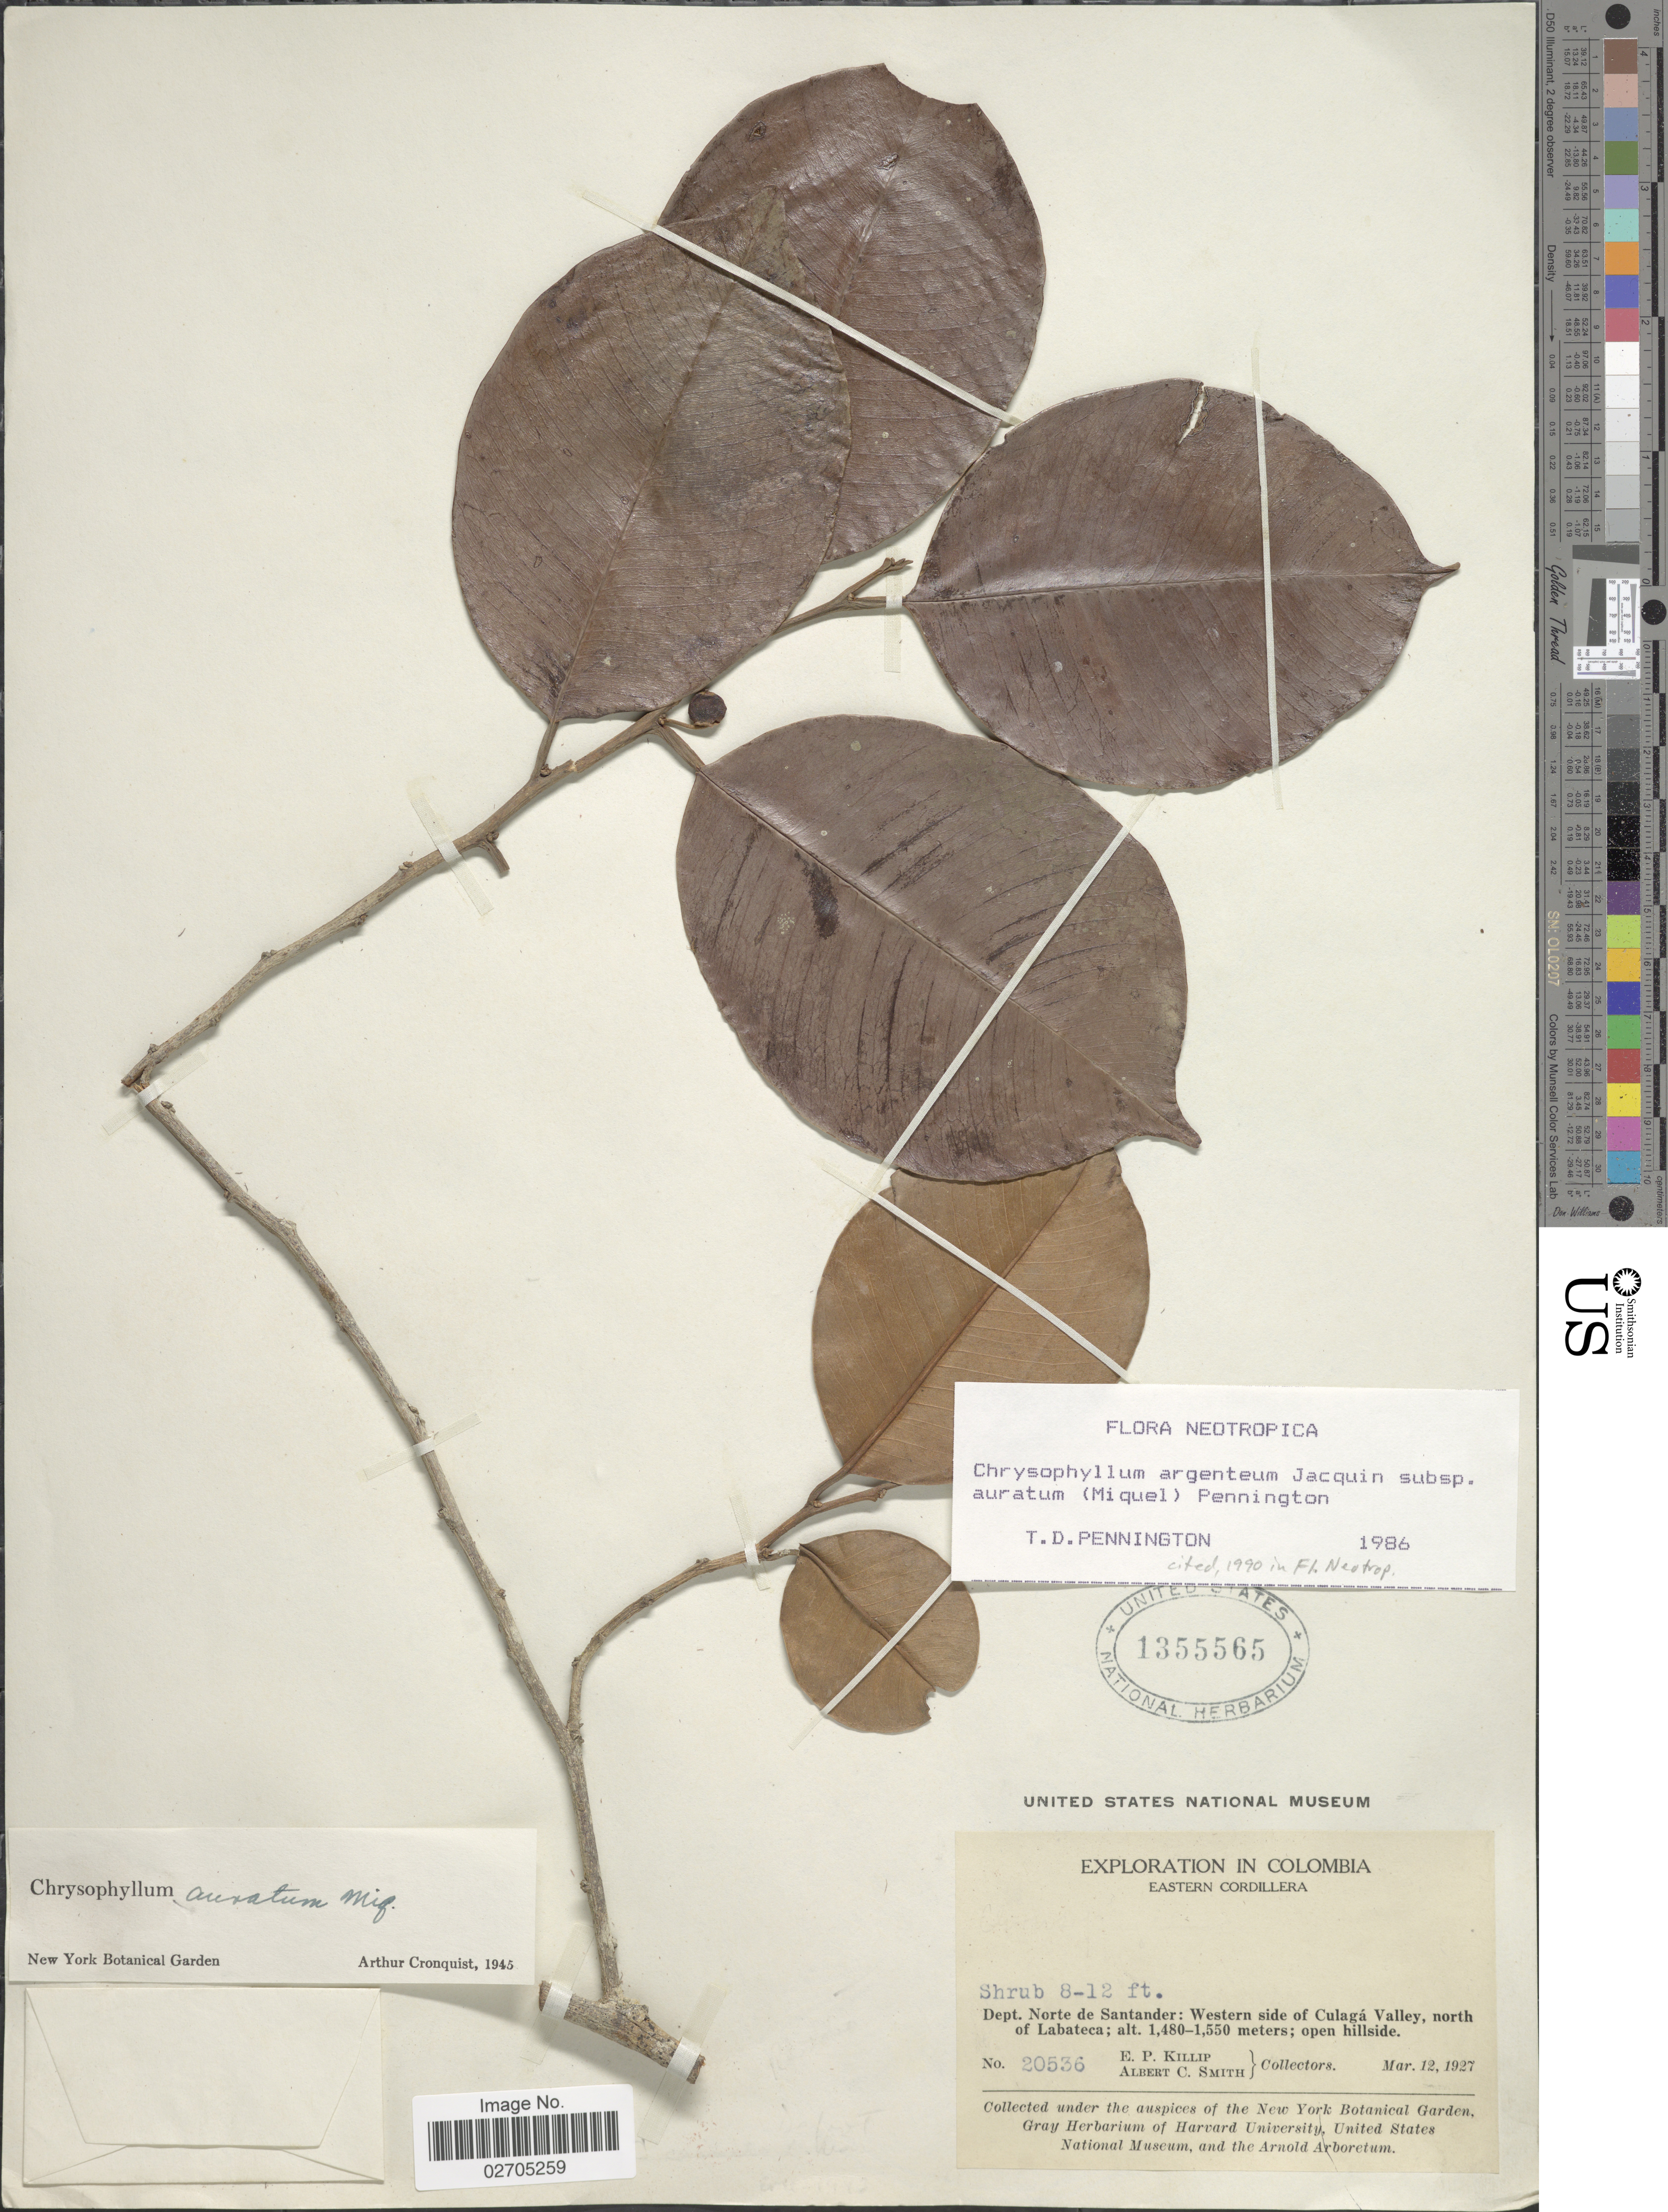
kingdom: Plantae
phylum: Tracheophyta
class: Magnoliopsida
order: Ericales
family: Sapotaceae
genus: Chrysophyllum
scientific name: Chrysophyllum argenteum subsp. auratum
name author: (Miq.) T.D. Penn.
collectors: E. P. Killip & A. C. Smith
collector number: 20536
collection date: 1927-03-12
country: Colombia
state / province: Norte de Santander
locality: Eastern Cordillera, Western side of Culaga Valley, north of Labateca, open hillside.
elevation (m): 1480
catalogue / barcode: US 1355565